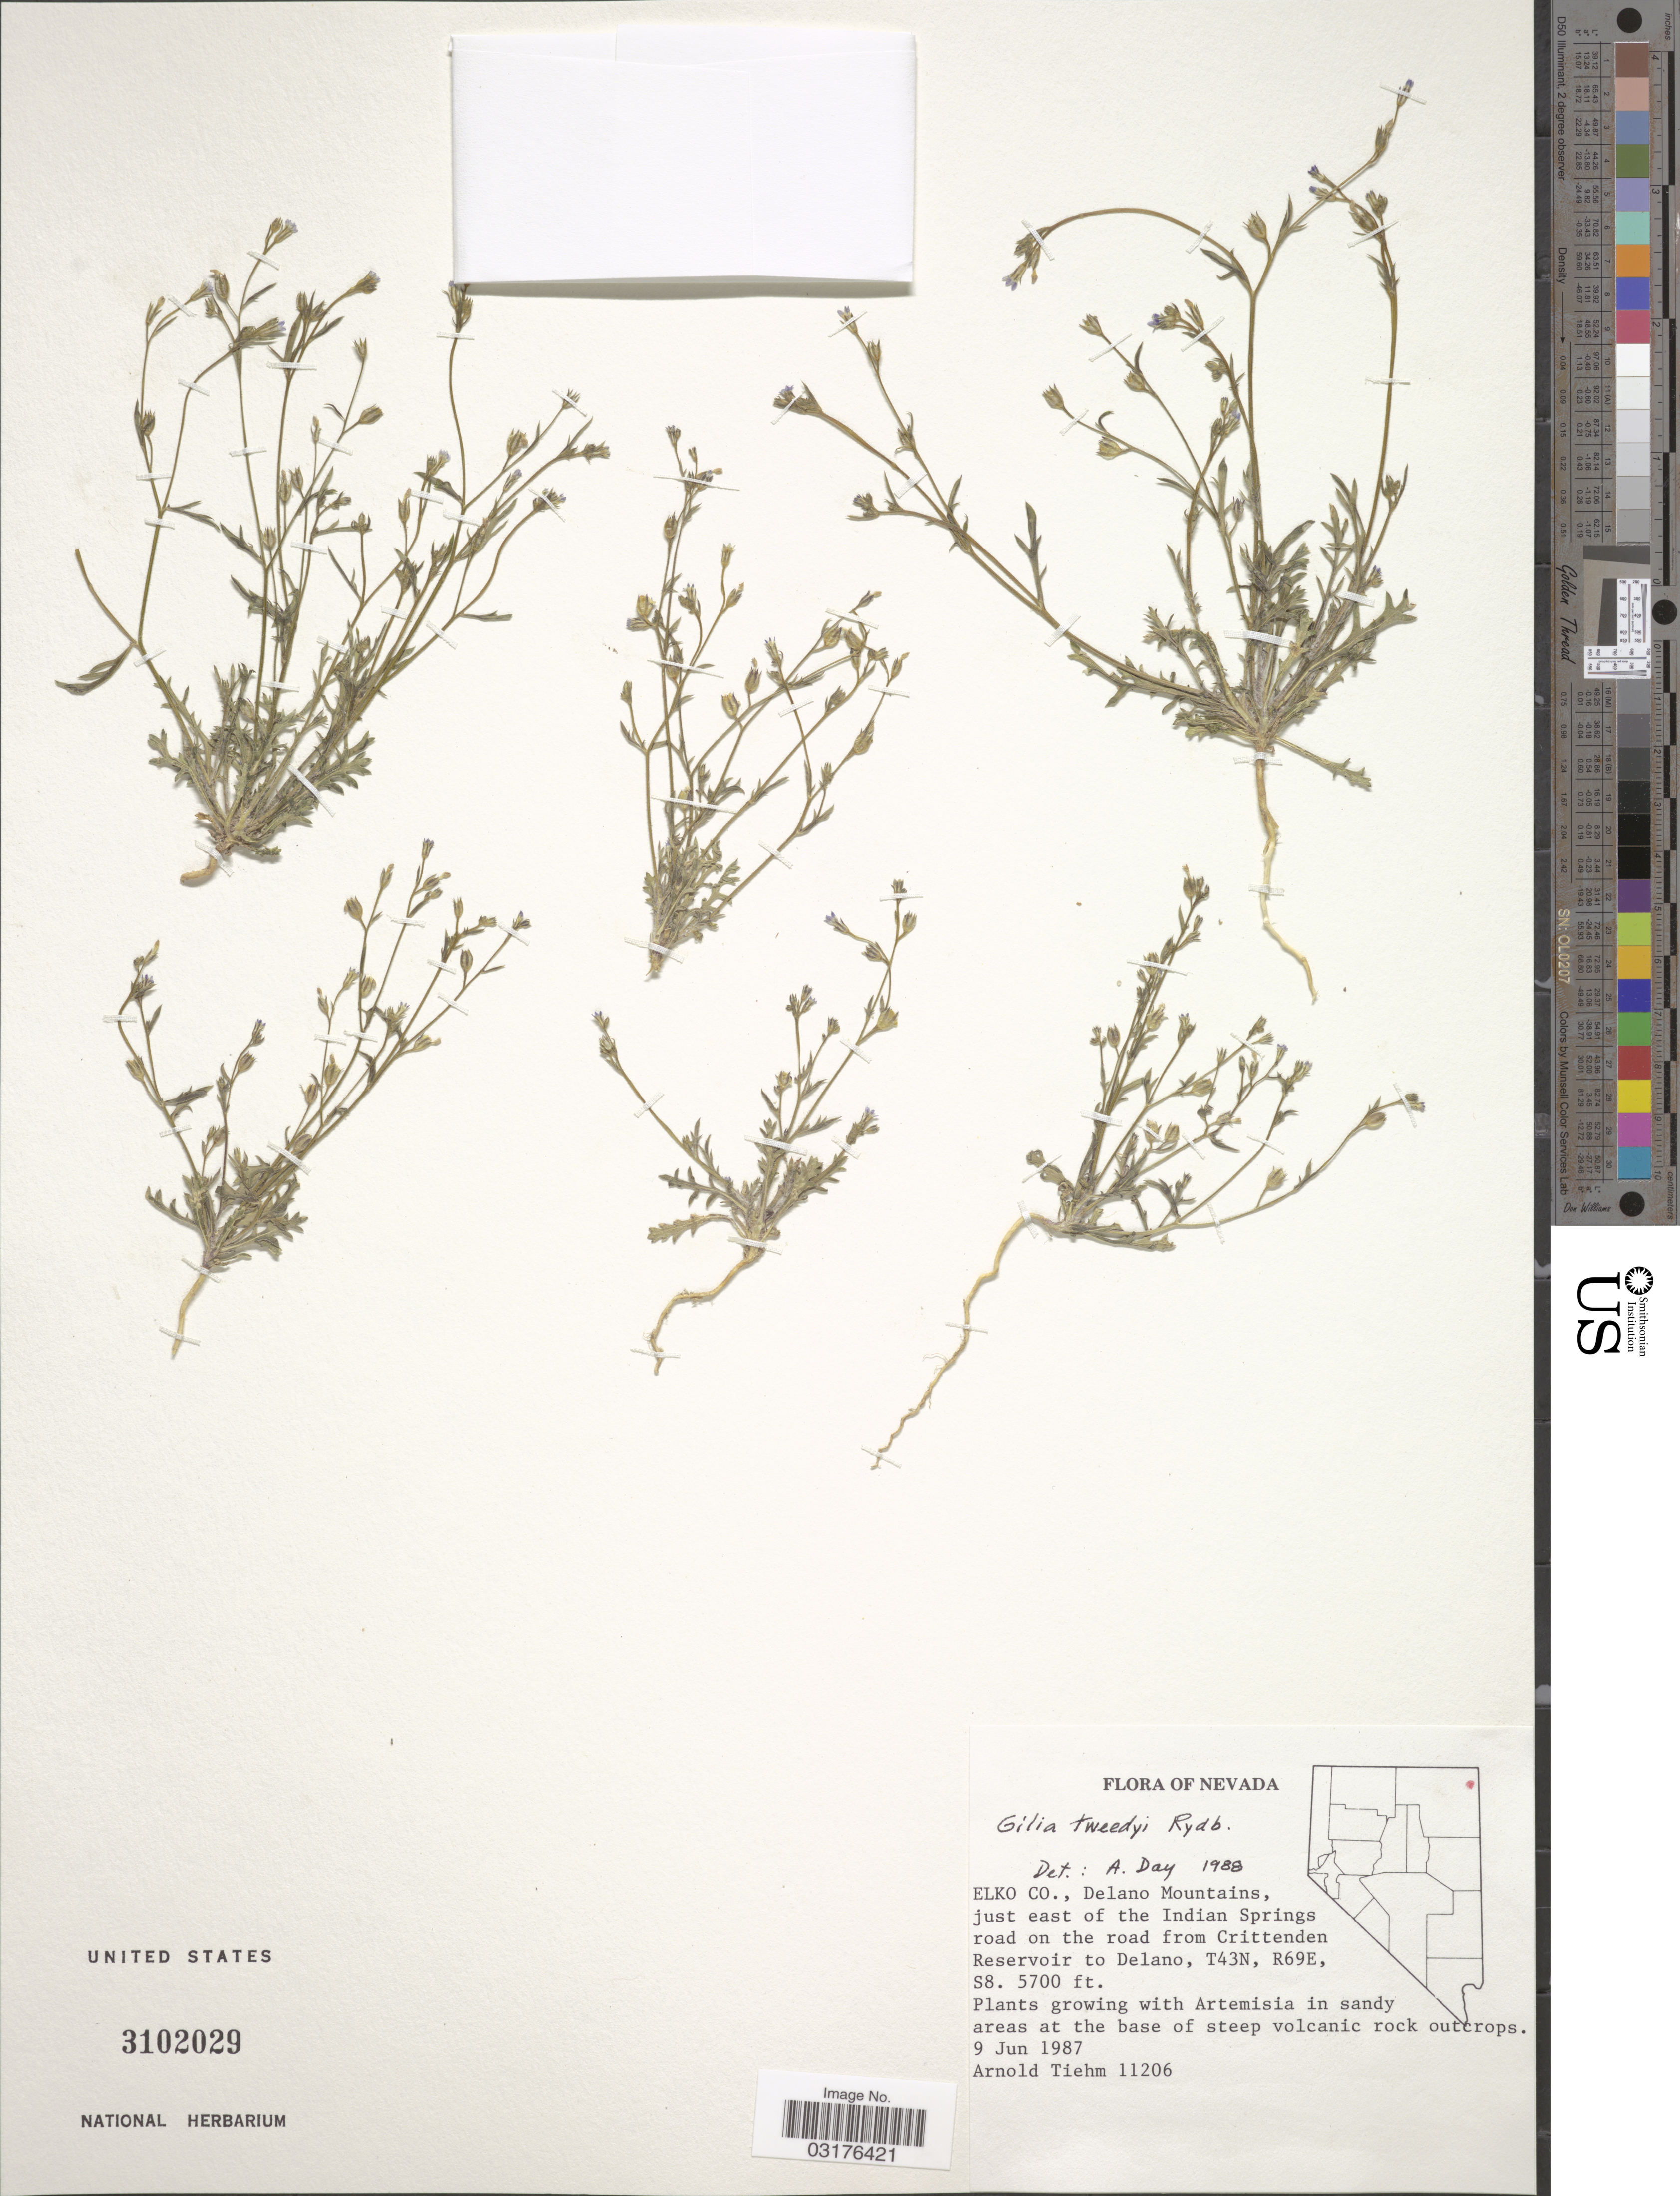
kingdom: Plantae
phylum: Tracheophyta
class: Magnoliopsida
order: Ericales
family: Polemoniaceae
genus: Gilia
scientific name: Gilia tweedyi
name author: Rydb.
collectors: A. Tiehm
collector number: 11206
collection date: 1987-06-09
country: United States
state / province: Nevada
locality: Elko Co., Delano Mountains, just east of the Indian Springs road on the road from Crittenden Reservoir to Delano, T43N, R69E, S8.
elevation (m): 1737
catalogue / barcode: US 3102029